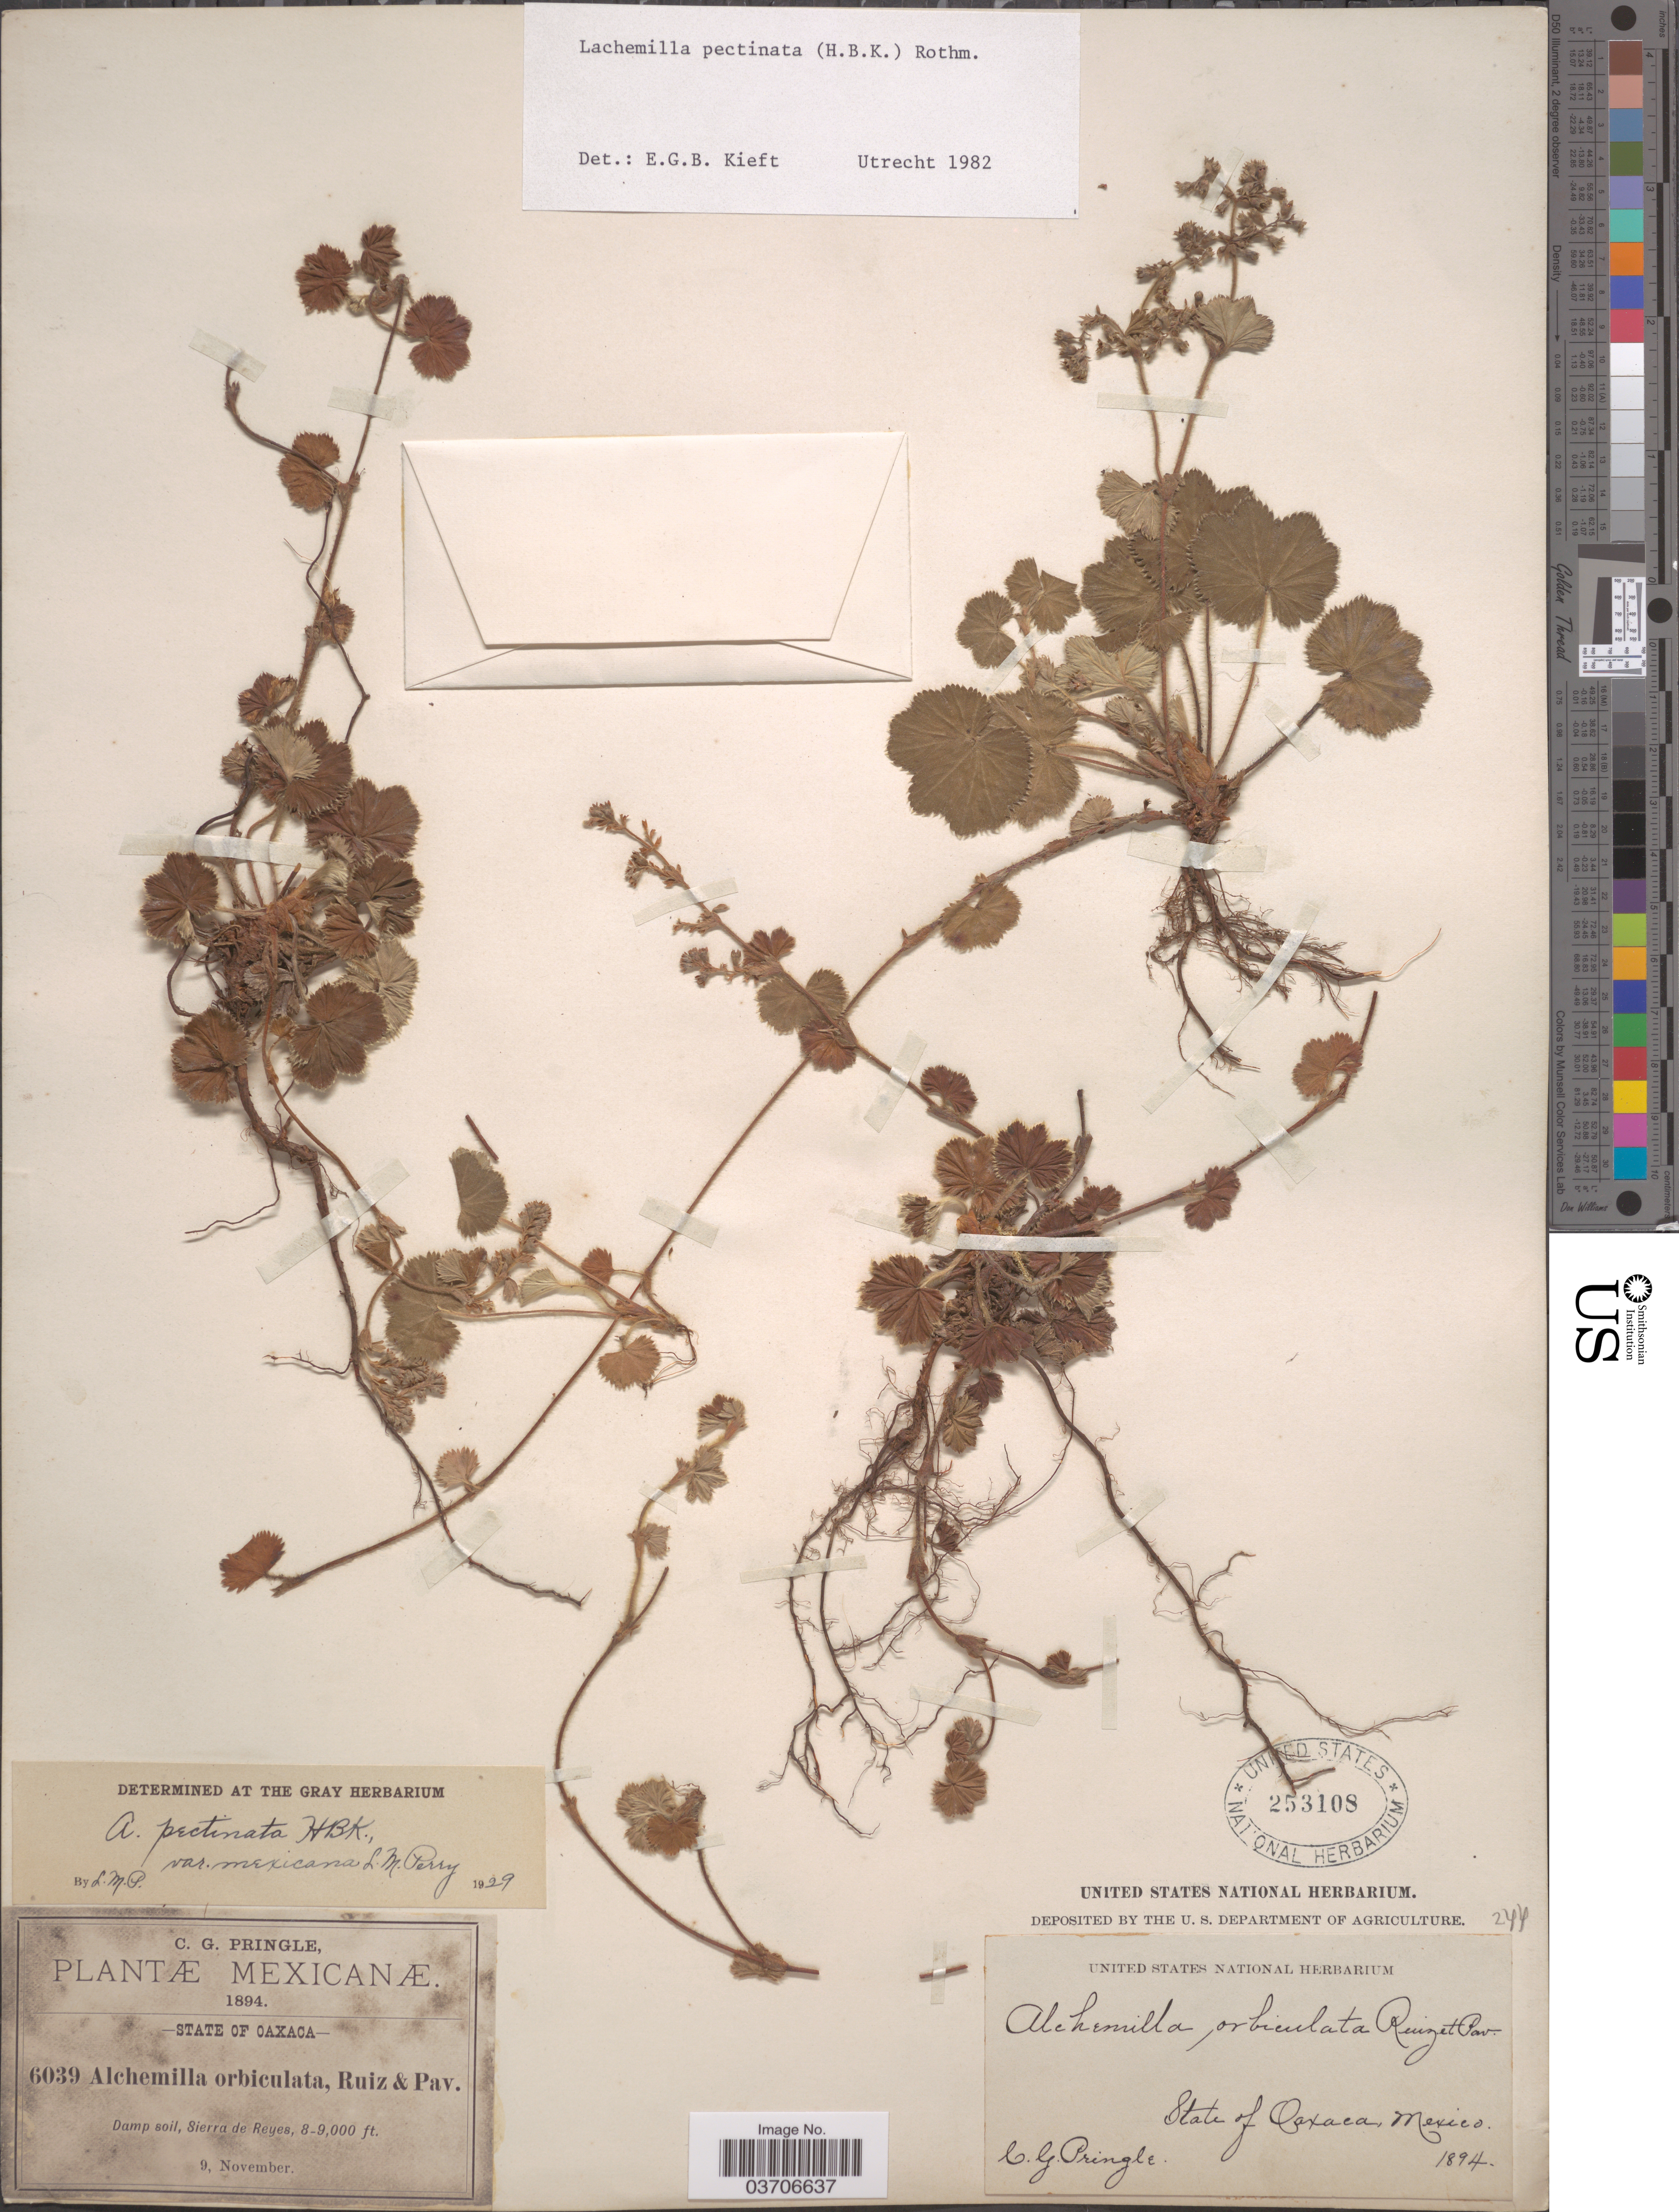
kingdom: Plantae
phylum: Tracheophyta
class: Magnoliopsida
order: Rosales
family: Rosaceae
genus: Lachemilla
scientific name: Lachemilla pectinata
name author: (Kunth) Rothm.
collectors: C. G. Pringle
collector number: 6039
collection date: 1894-11-09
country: Mexico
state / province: Oaxaca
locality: Sierra de Reyes.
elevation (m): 2438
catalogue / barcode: US 253108